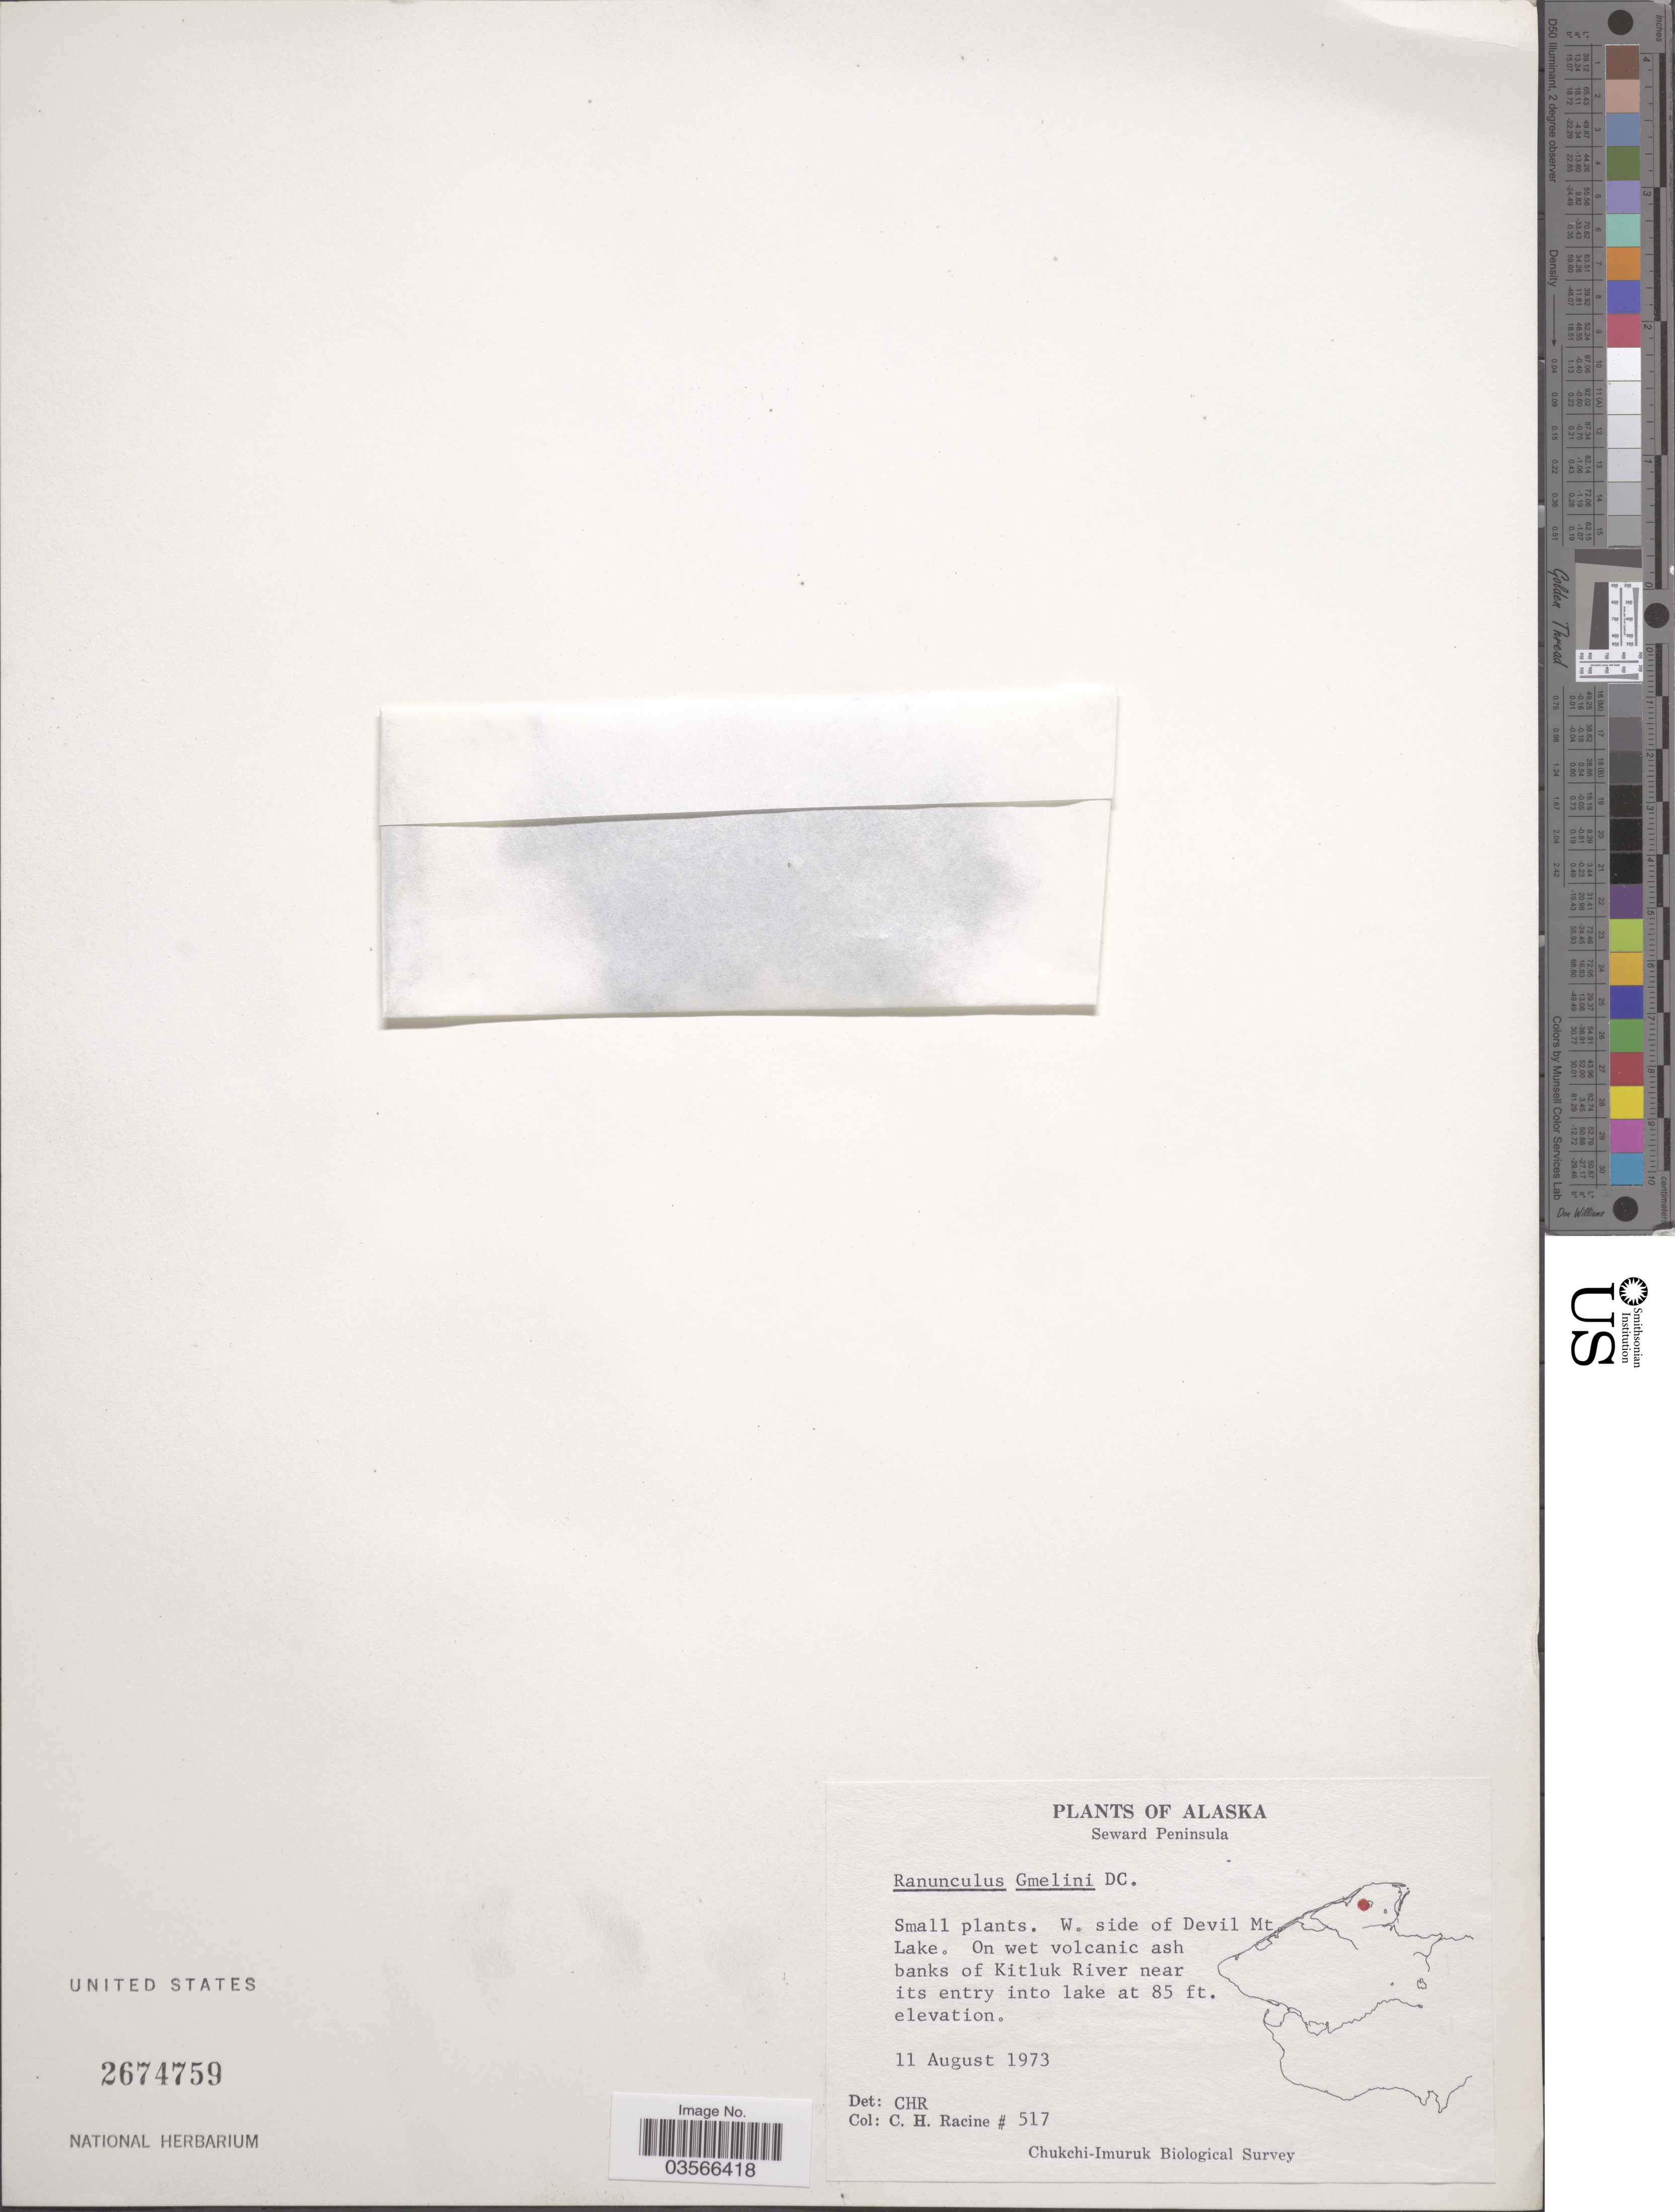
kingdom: Plantae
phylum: Tracheophyta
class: Magnoliopsida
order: Ranunculales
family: Ranunculaceae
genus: Ranunculus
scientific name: Ranunculus gmelinii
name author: DC.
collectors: C. Racine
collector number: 517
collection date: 1973-08-11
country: United States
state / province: Alaska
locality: Seward Peninsula. W. side of Devil Mt Lake. On wet volcanic ash banks of Kitluk River near its entry into lake.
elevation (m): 26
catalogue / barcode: US 2674759